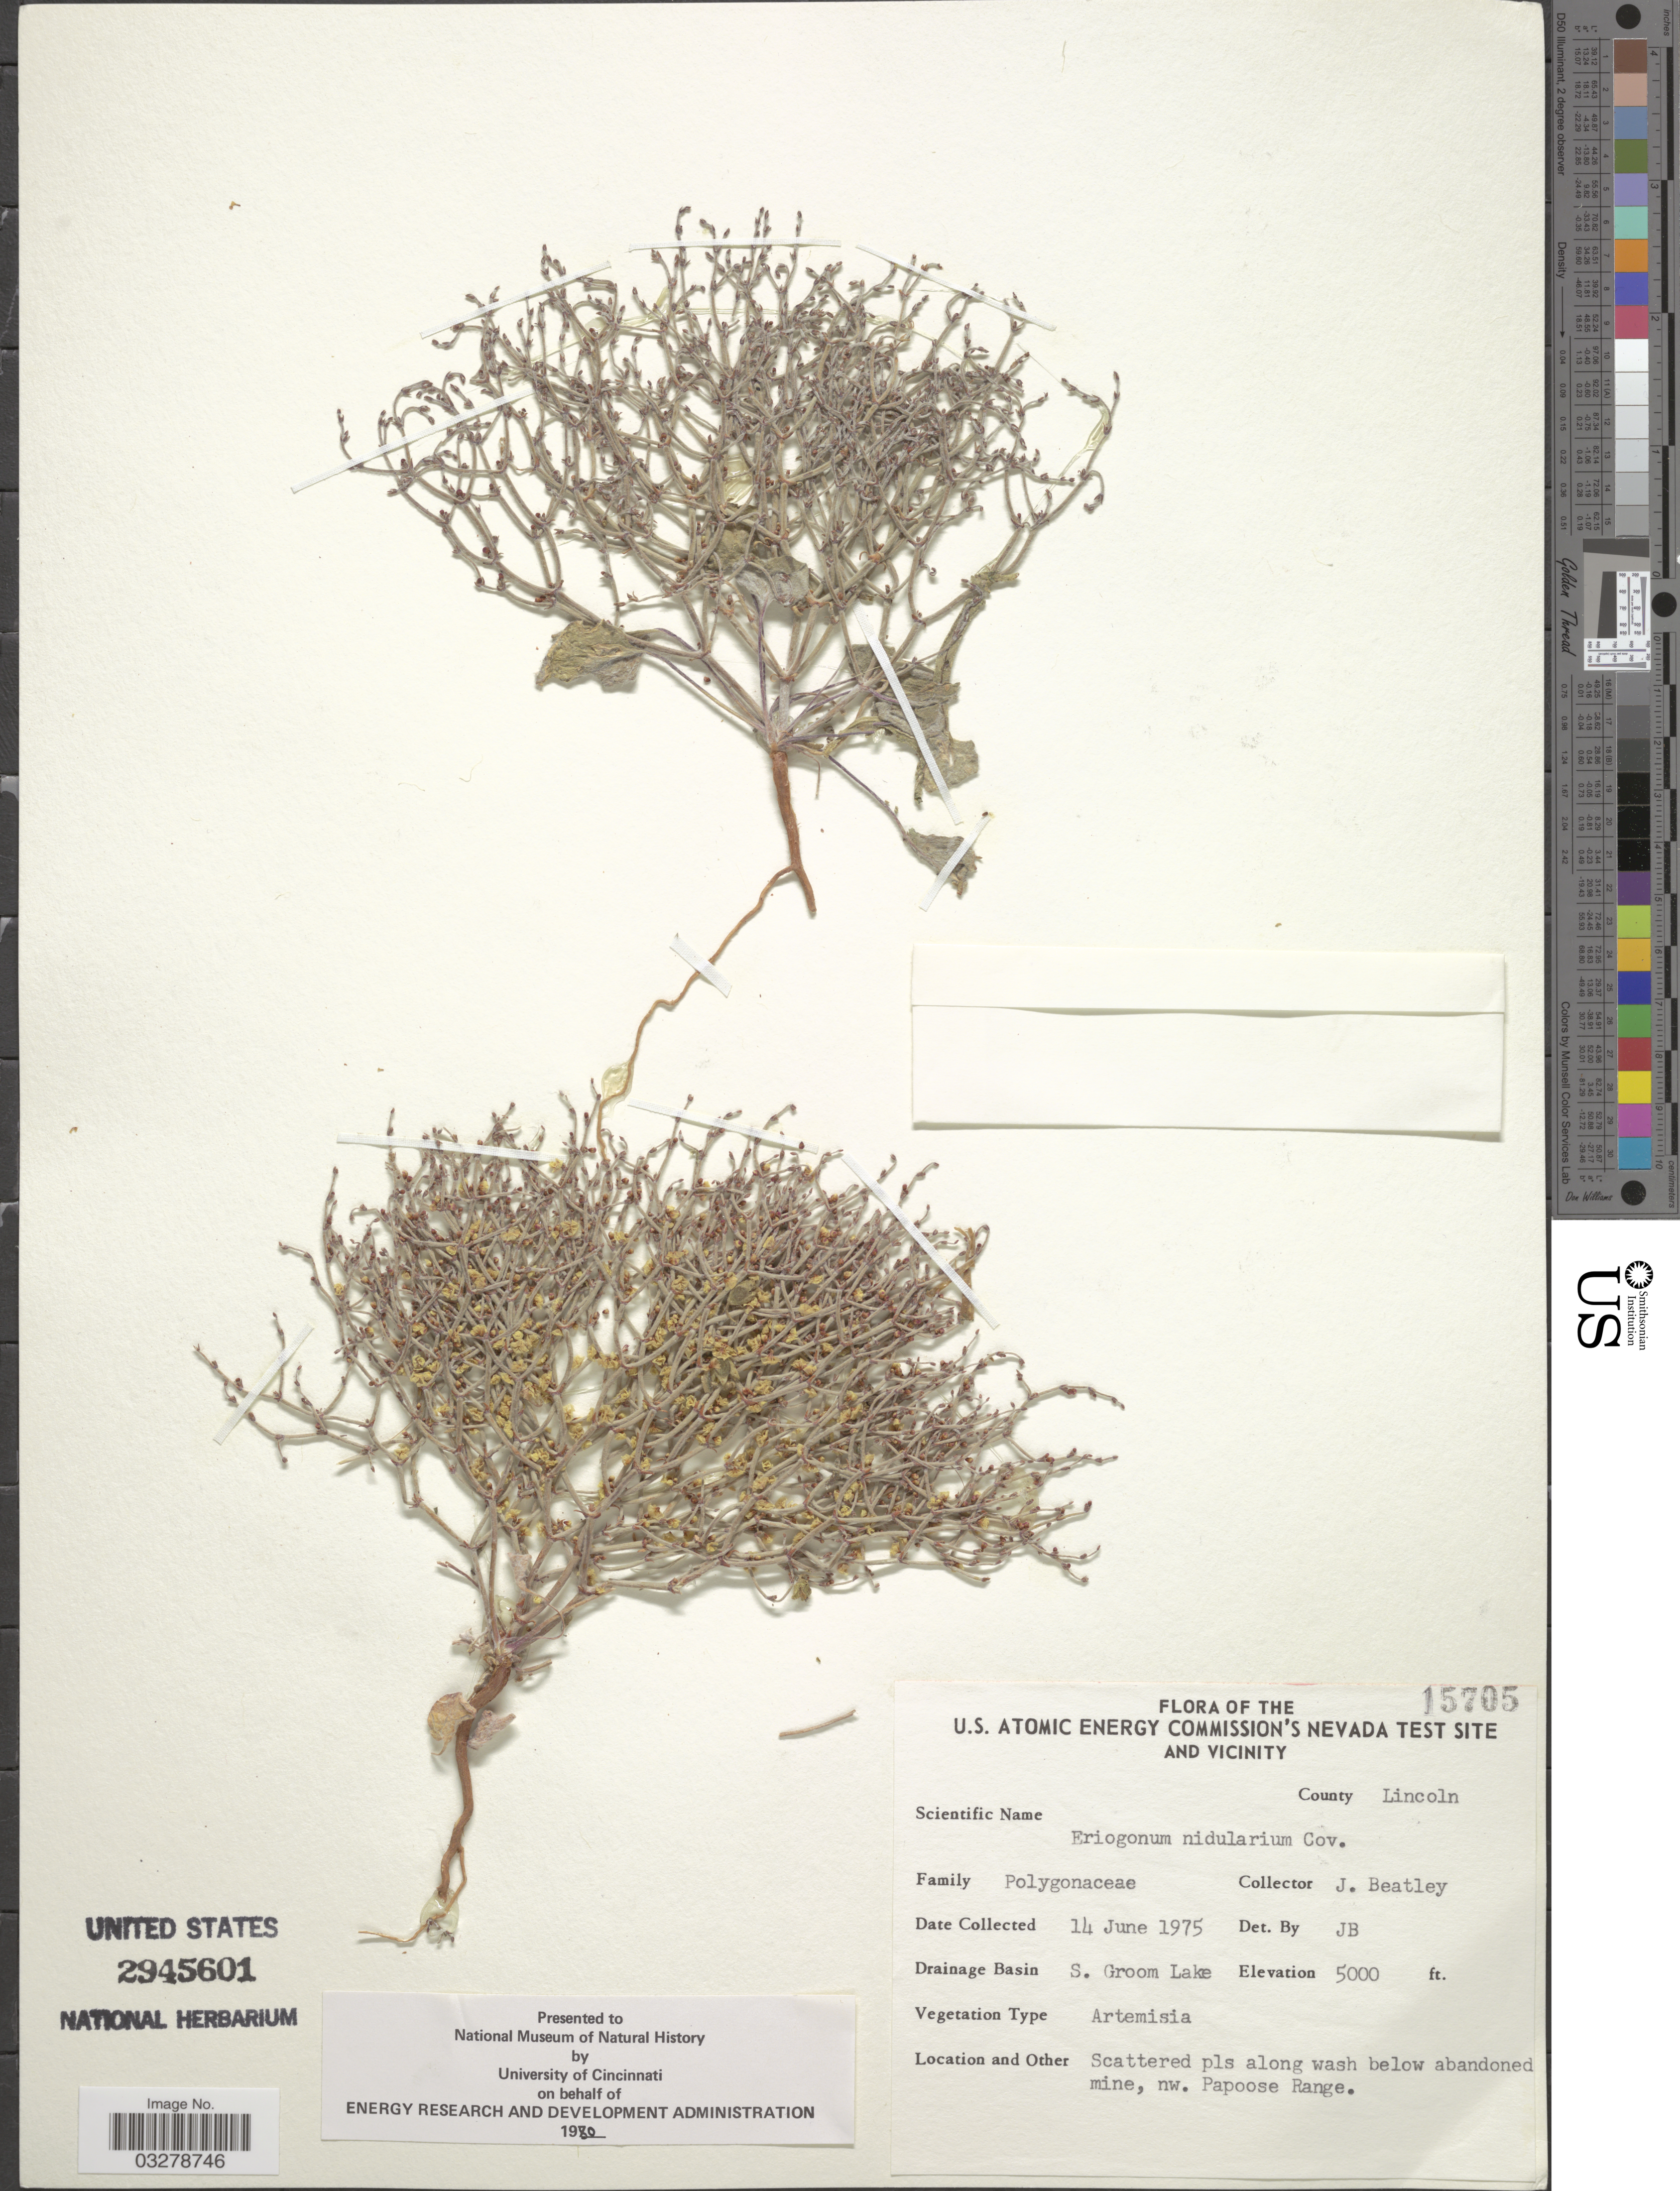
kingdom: Plantae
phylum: Tracheophyta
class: Magnoliopsida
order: Caryophyllales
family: Polygonaceae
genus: Eriogonum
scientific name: Eriogonum nidularium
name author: Coville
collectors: J. C. Beatley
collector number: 15705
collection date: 1975-06-14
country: United States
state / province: Nevada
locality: U.S. Atomic Energy Commission's Nevada Test Site and Vicinity. County Lincoln. Drainage Basin S. Groom Lake. Scattered pls along wash below abandoned mine, nw. Papoose Range.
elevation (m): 1524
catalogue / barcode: US 2945601